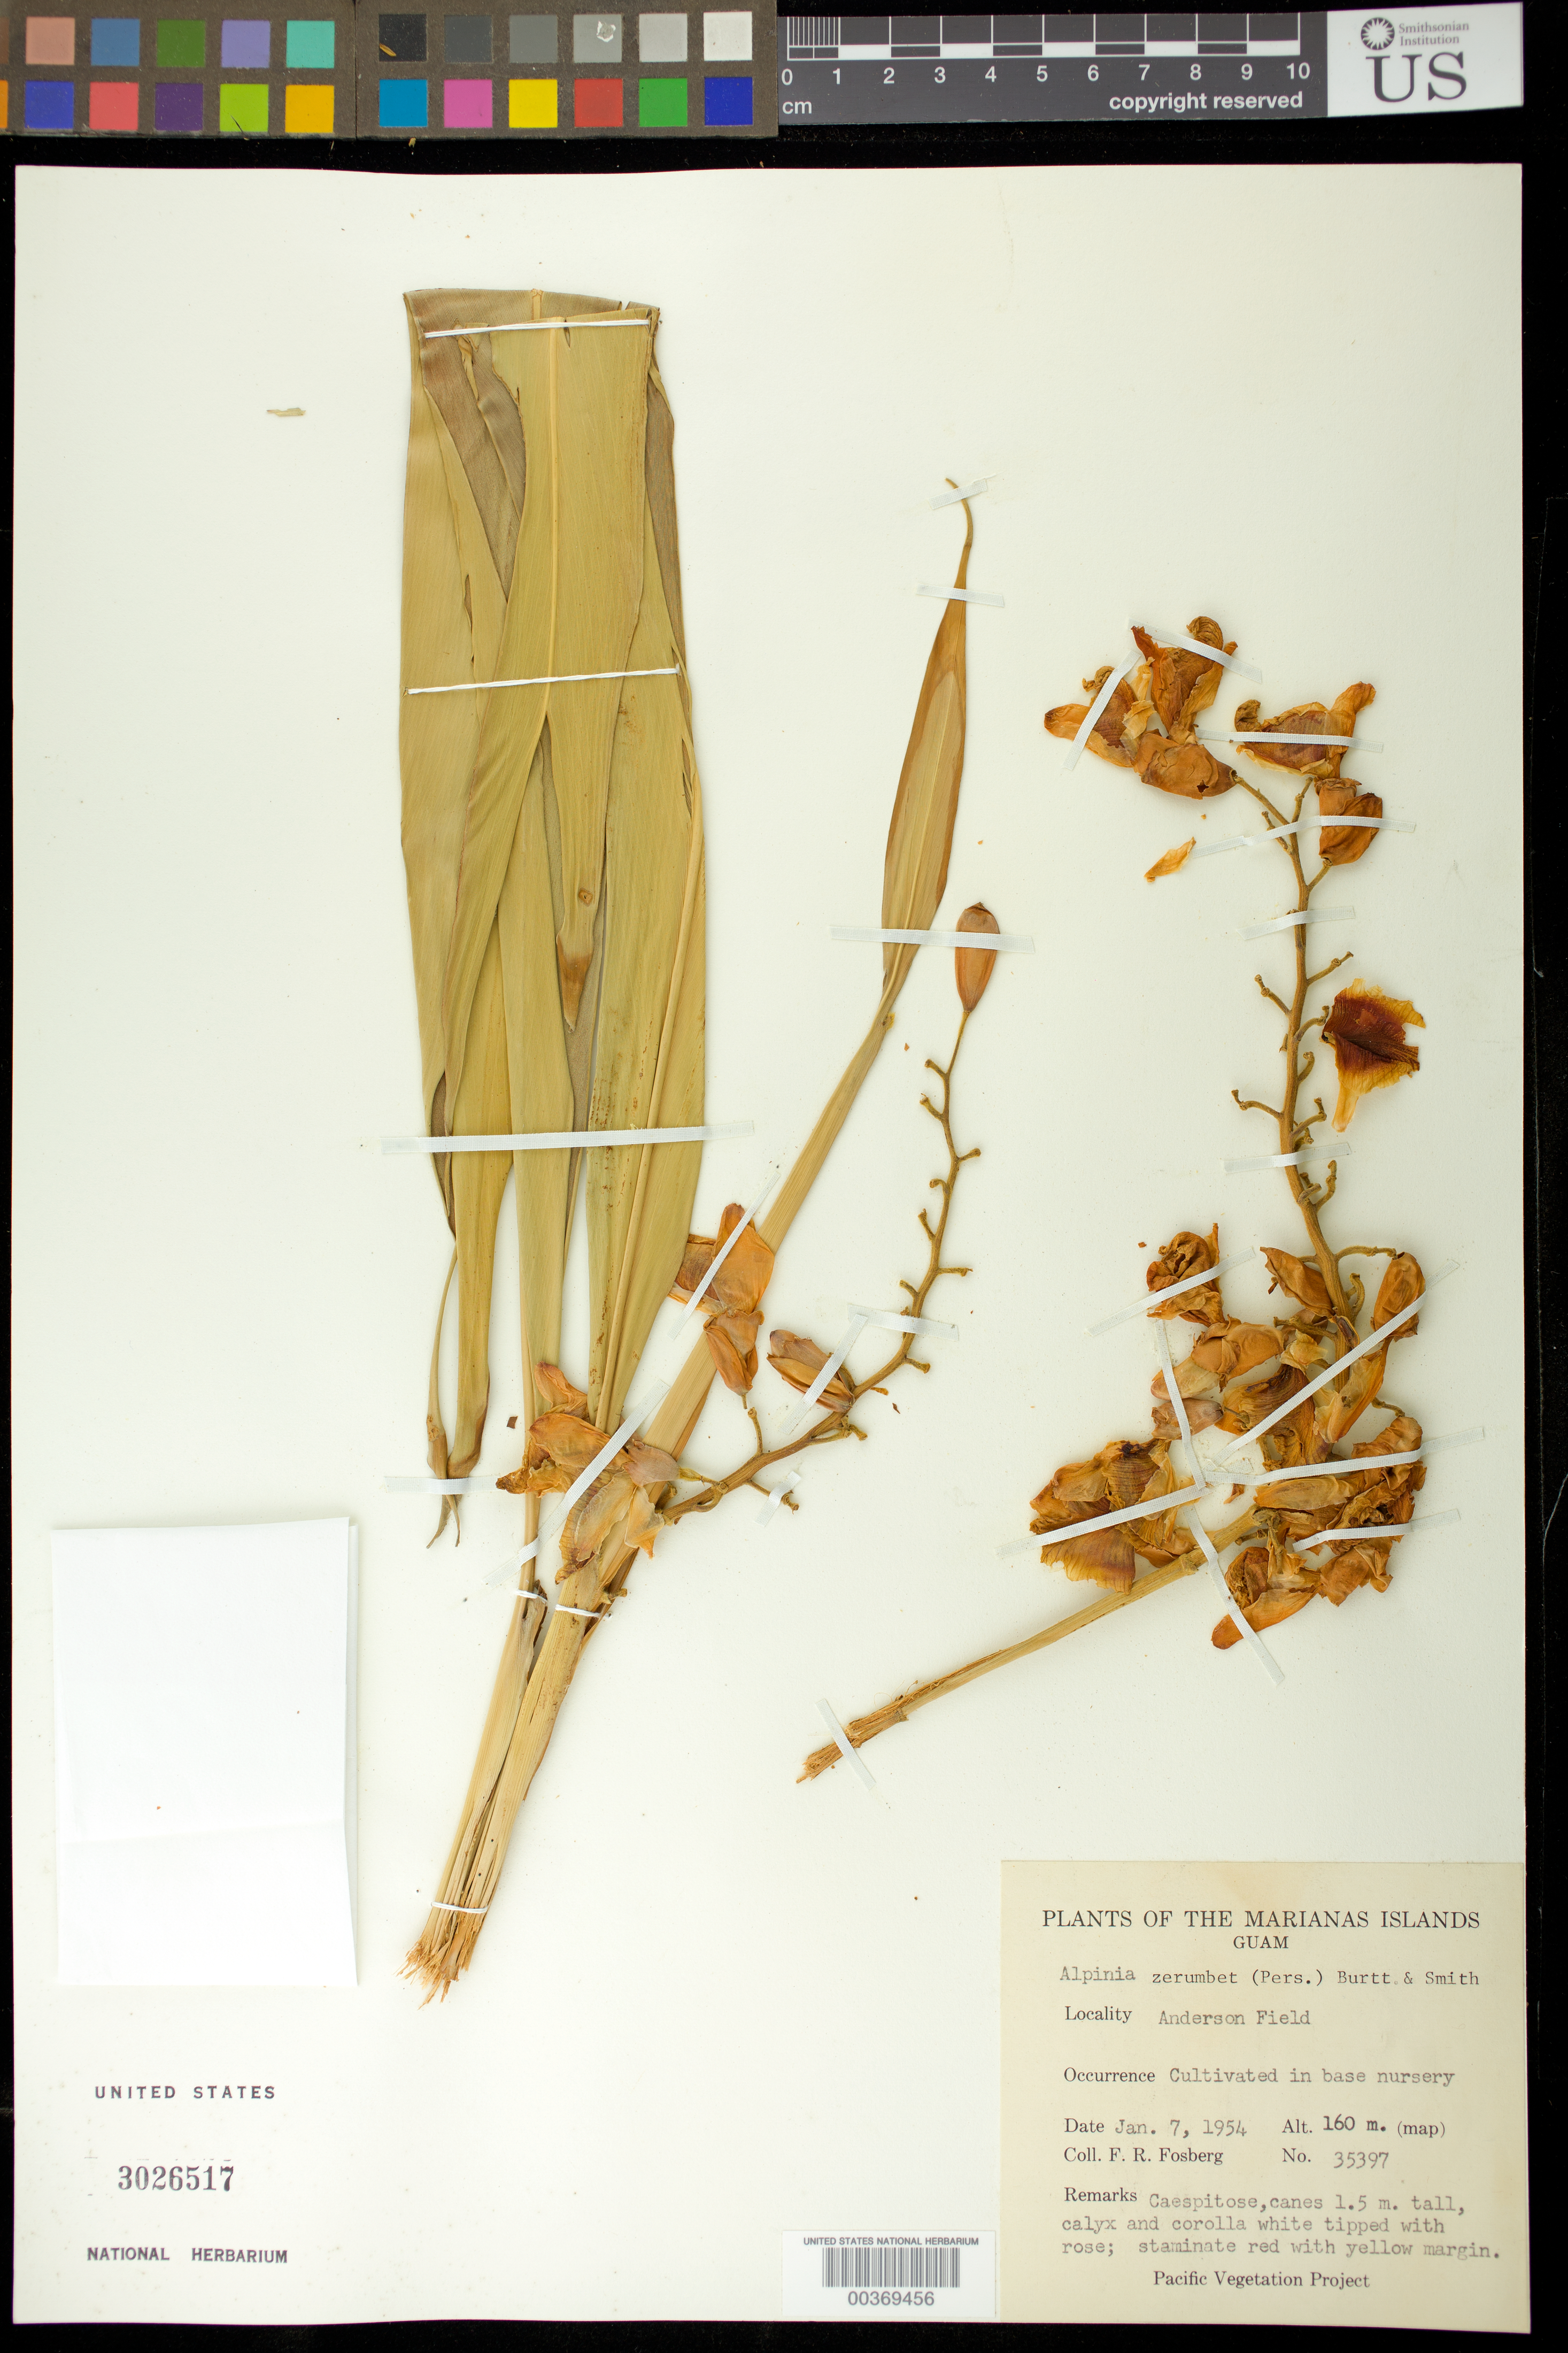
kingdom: Plantae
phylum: Tracheophyta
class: Liliopsida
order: Zingiberales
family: Zingiberaceae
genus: Alpinia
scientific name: Alpinia zerumbet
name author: (Pers.) B.L. Burtt & R.M. Sm.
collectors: F. R. Fosberg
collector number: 35397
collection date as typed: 07 Jan 1954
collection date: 1954-01-07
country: Guam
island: Guam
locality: Plants of marianas islands, guam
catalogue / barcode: US 3026517